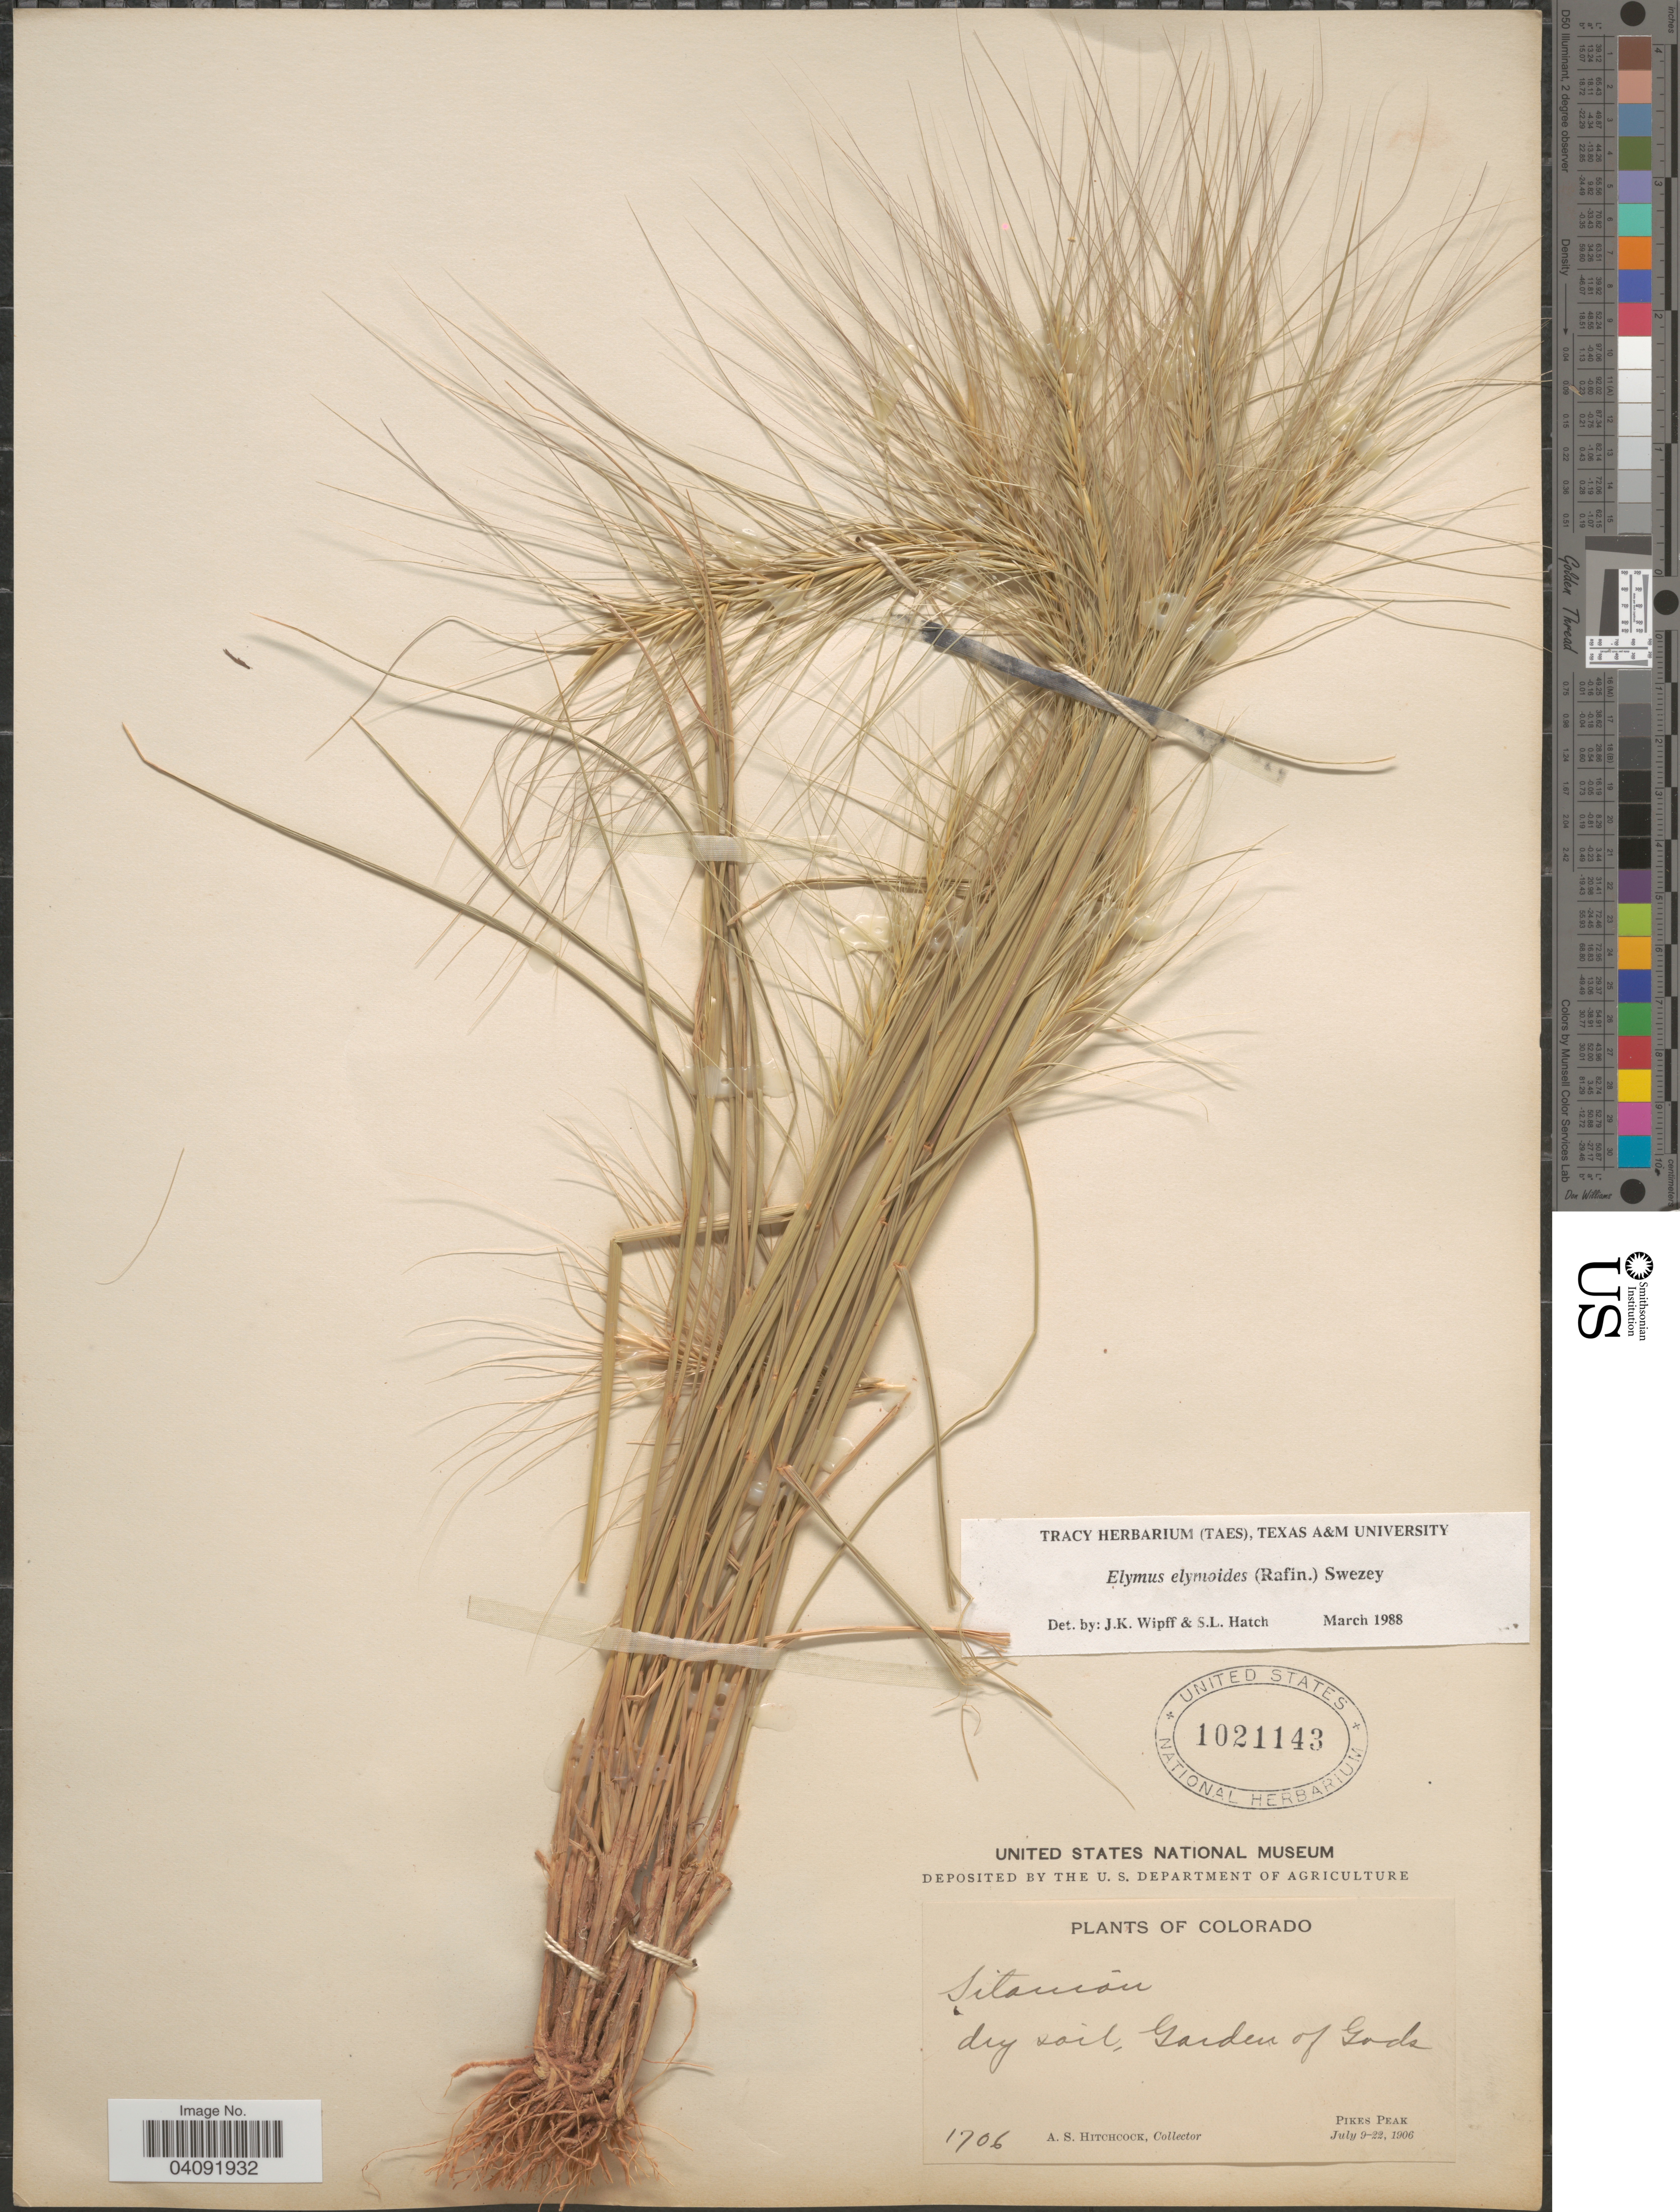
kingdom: Plantae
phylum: Tracheophyta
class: Liliopsida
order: Poales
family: Poaceae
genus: Elymus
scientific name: Elymus elymoides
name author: (Raf.) Swezey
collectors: A. S. Hitchcock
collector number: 1706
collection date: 1906-07-09/1906-07-22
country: United States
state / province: Colorado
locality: Dry soil, Garden of Gods. Pikes Peak.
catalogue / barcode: US 1021143